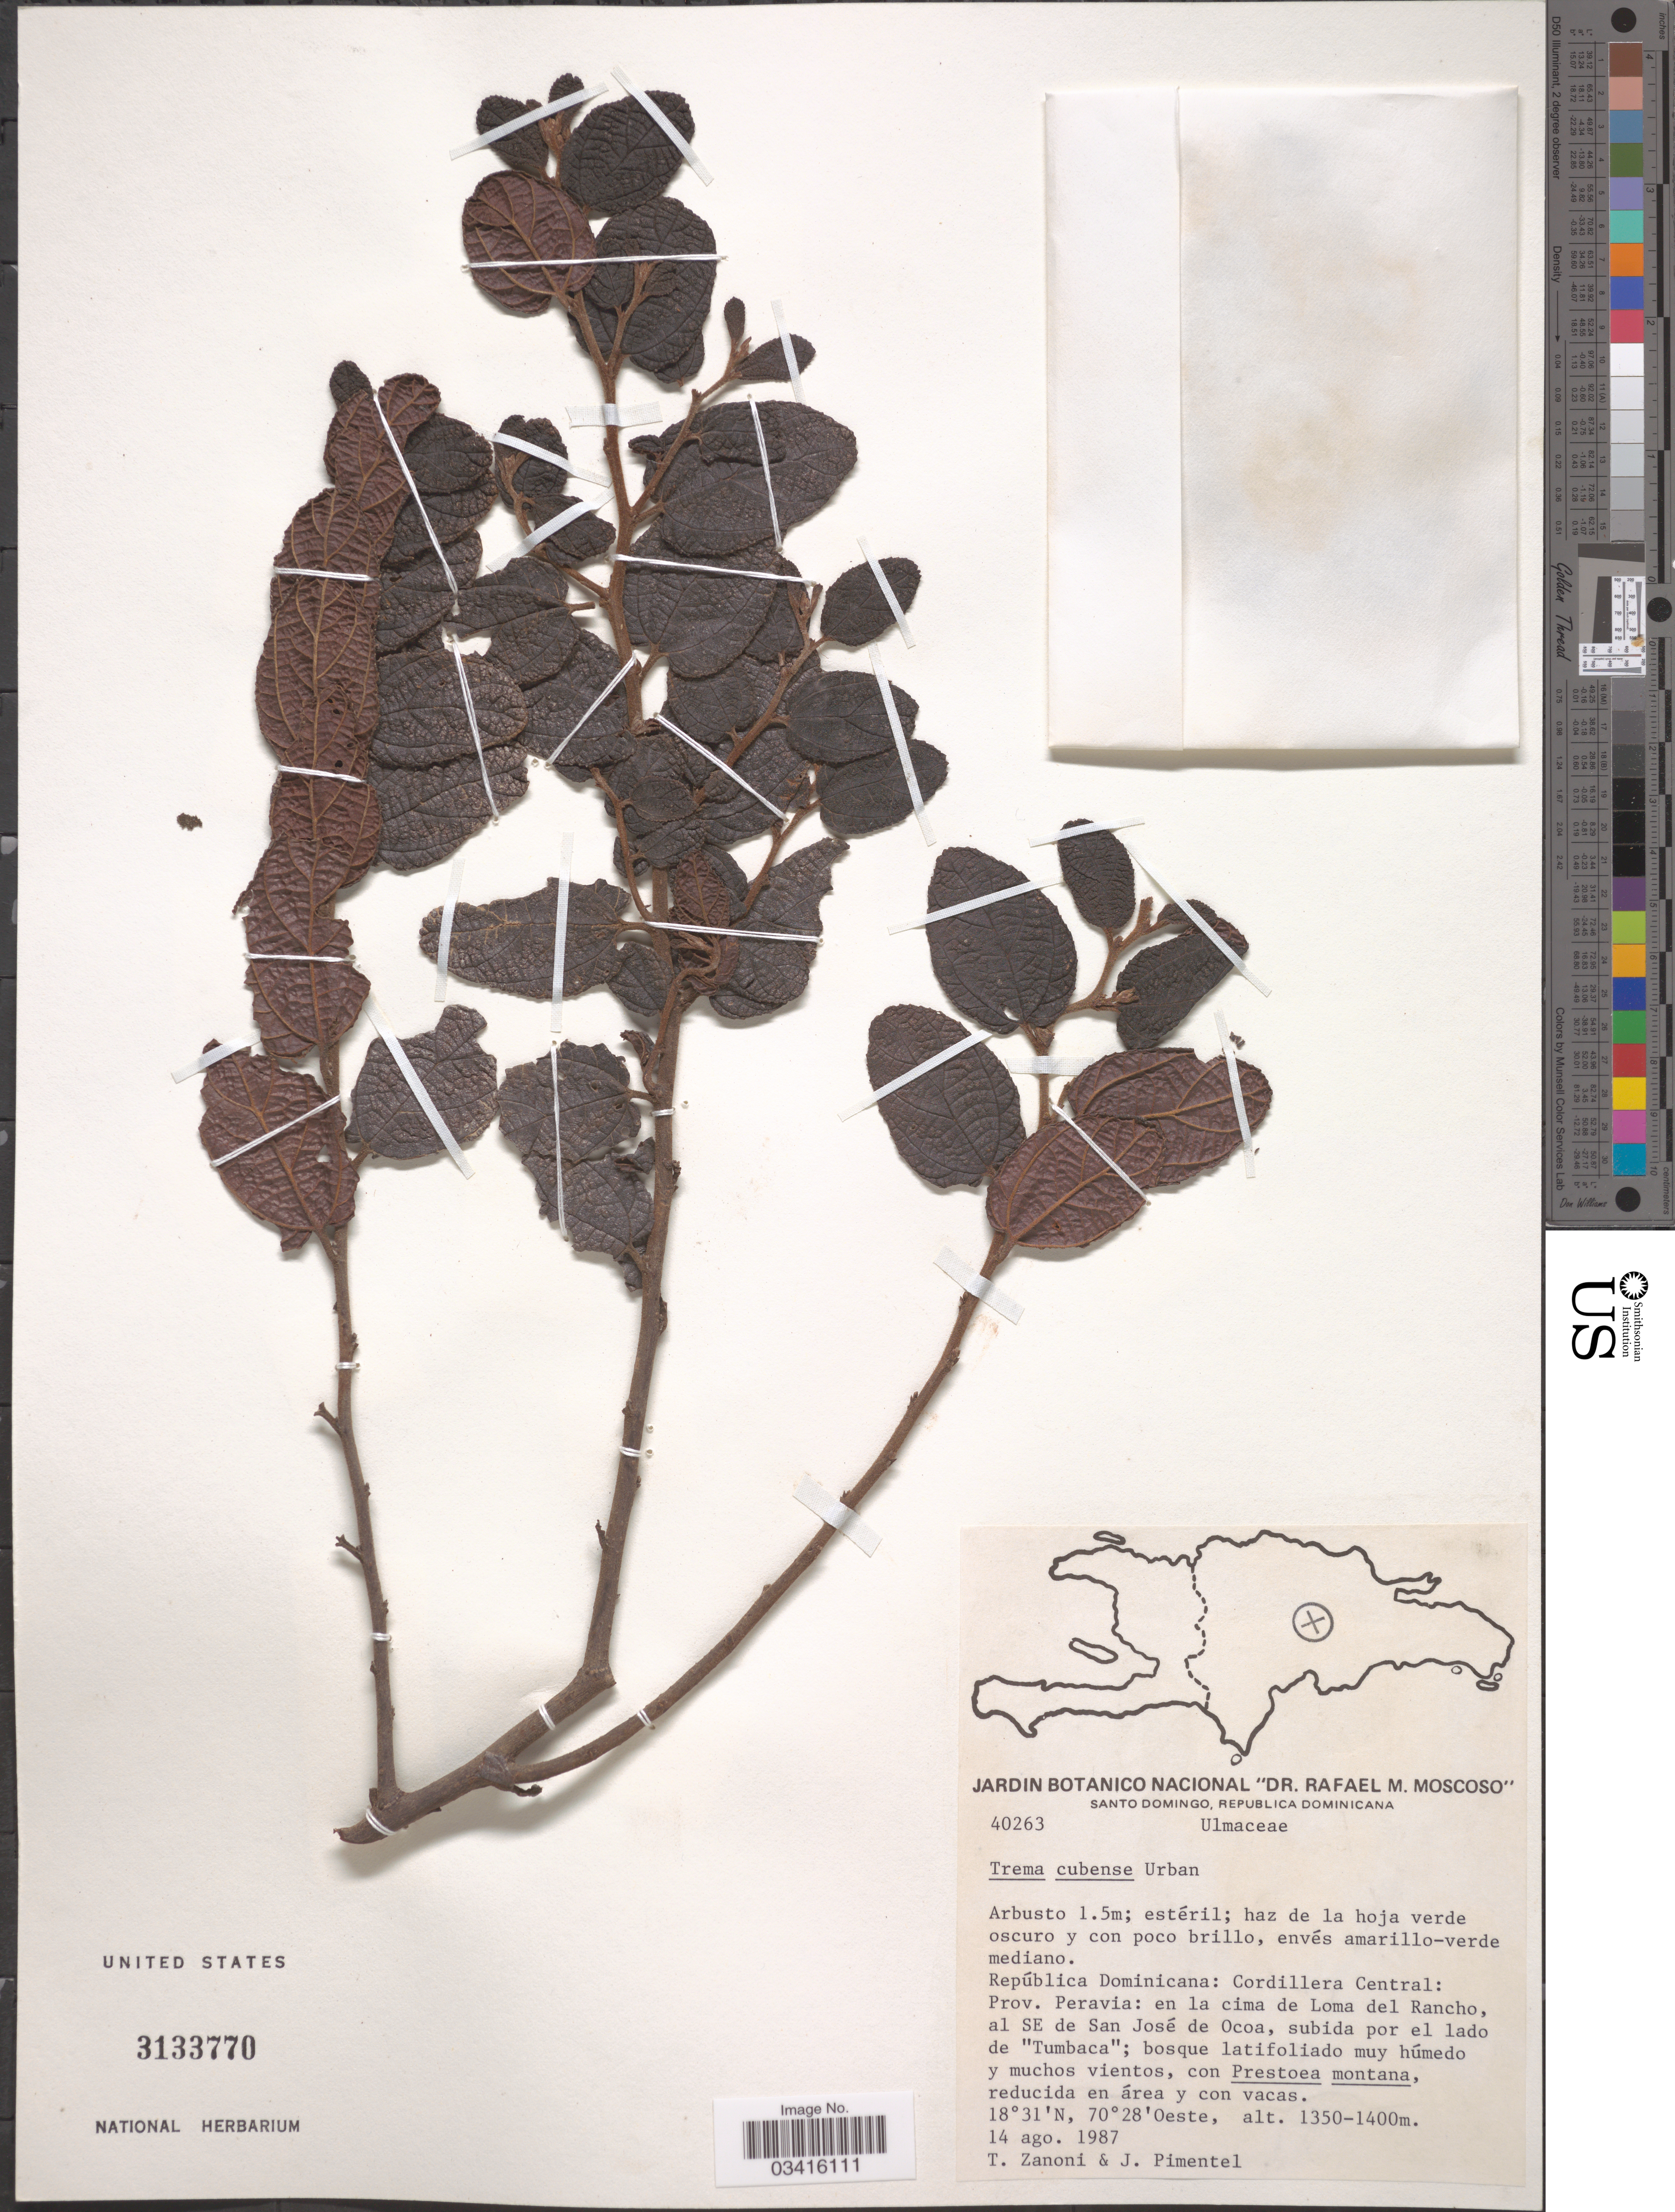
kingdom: Plantae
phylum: Tracheophyta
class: Magnoliopsida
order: Rosales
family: Cannabaceae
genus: Trema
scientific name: Trema cubense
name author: Urb.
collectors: T. Zanoni & J. Pimentel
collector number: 40263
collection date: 1987-08-14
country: Dominican Republic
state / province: Peravia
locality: Cordillera Central: Prov. Peravia: en la cima de Loma del Rancho. al SE de San José de Ocoa, subida por el lado de "Tumbaca".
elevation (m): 1350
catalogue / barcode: US 3133770